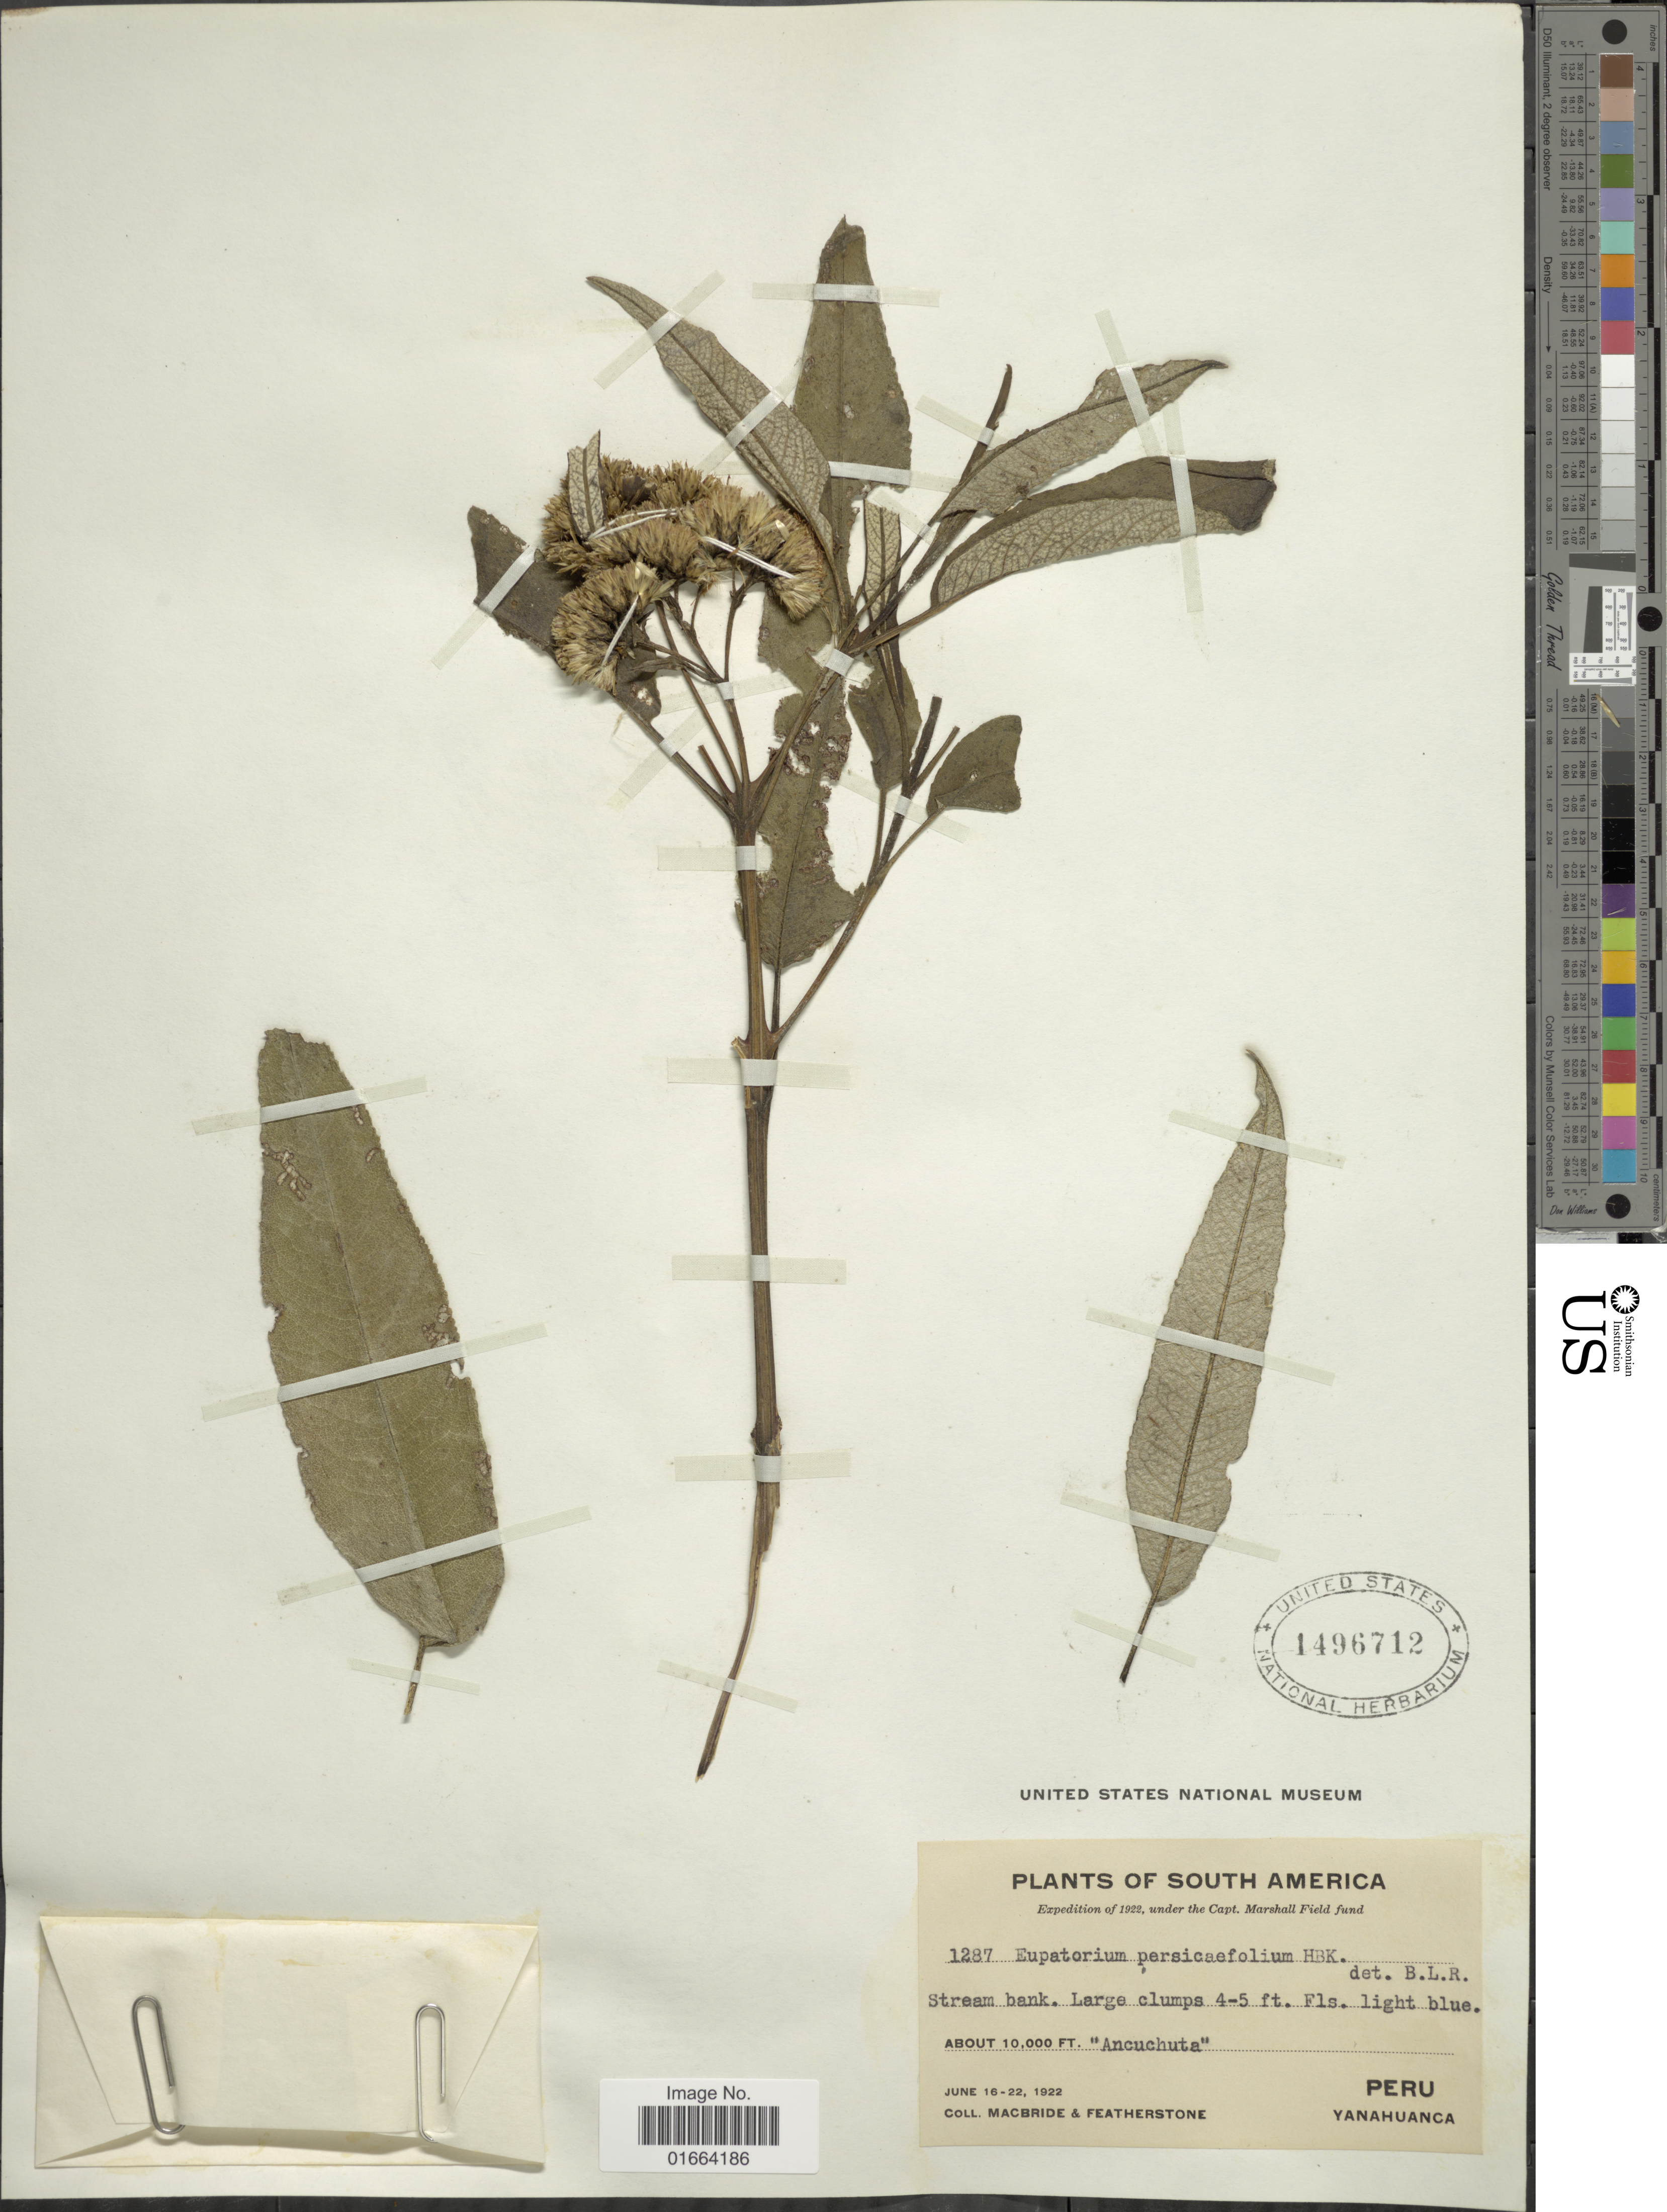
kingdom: Plantae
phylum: Tracheophyta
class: Magnoliopsida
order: Asterales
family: Asteraceae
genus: Aristeguietia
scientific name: Aristeguietia discolor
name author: (DC.) R.M. King & H. Rob.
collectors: Macbride, -- & -. Featherstone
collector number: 1287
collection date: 1922-06-16/1922-06-22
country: Peru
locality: Ancuchuta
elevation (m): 3048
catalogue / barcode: US 1496712